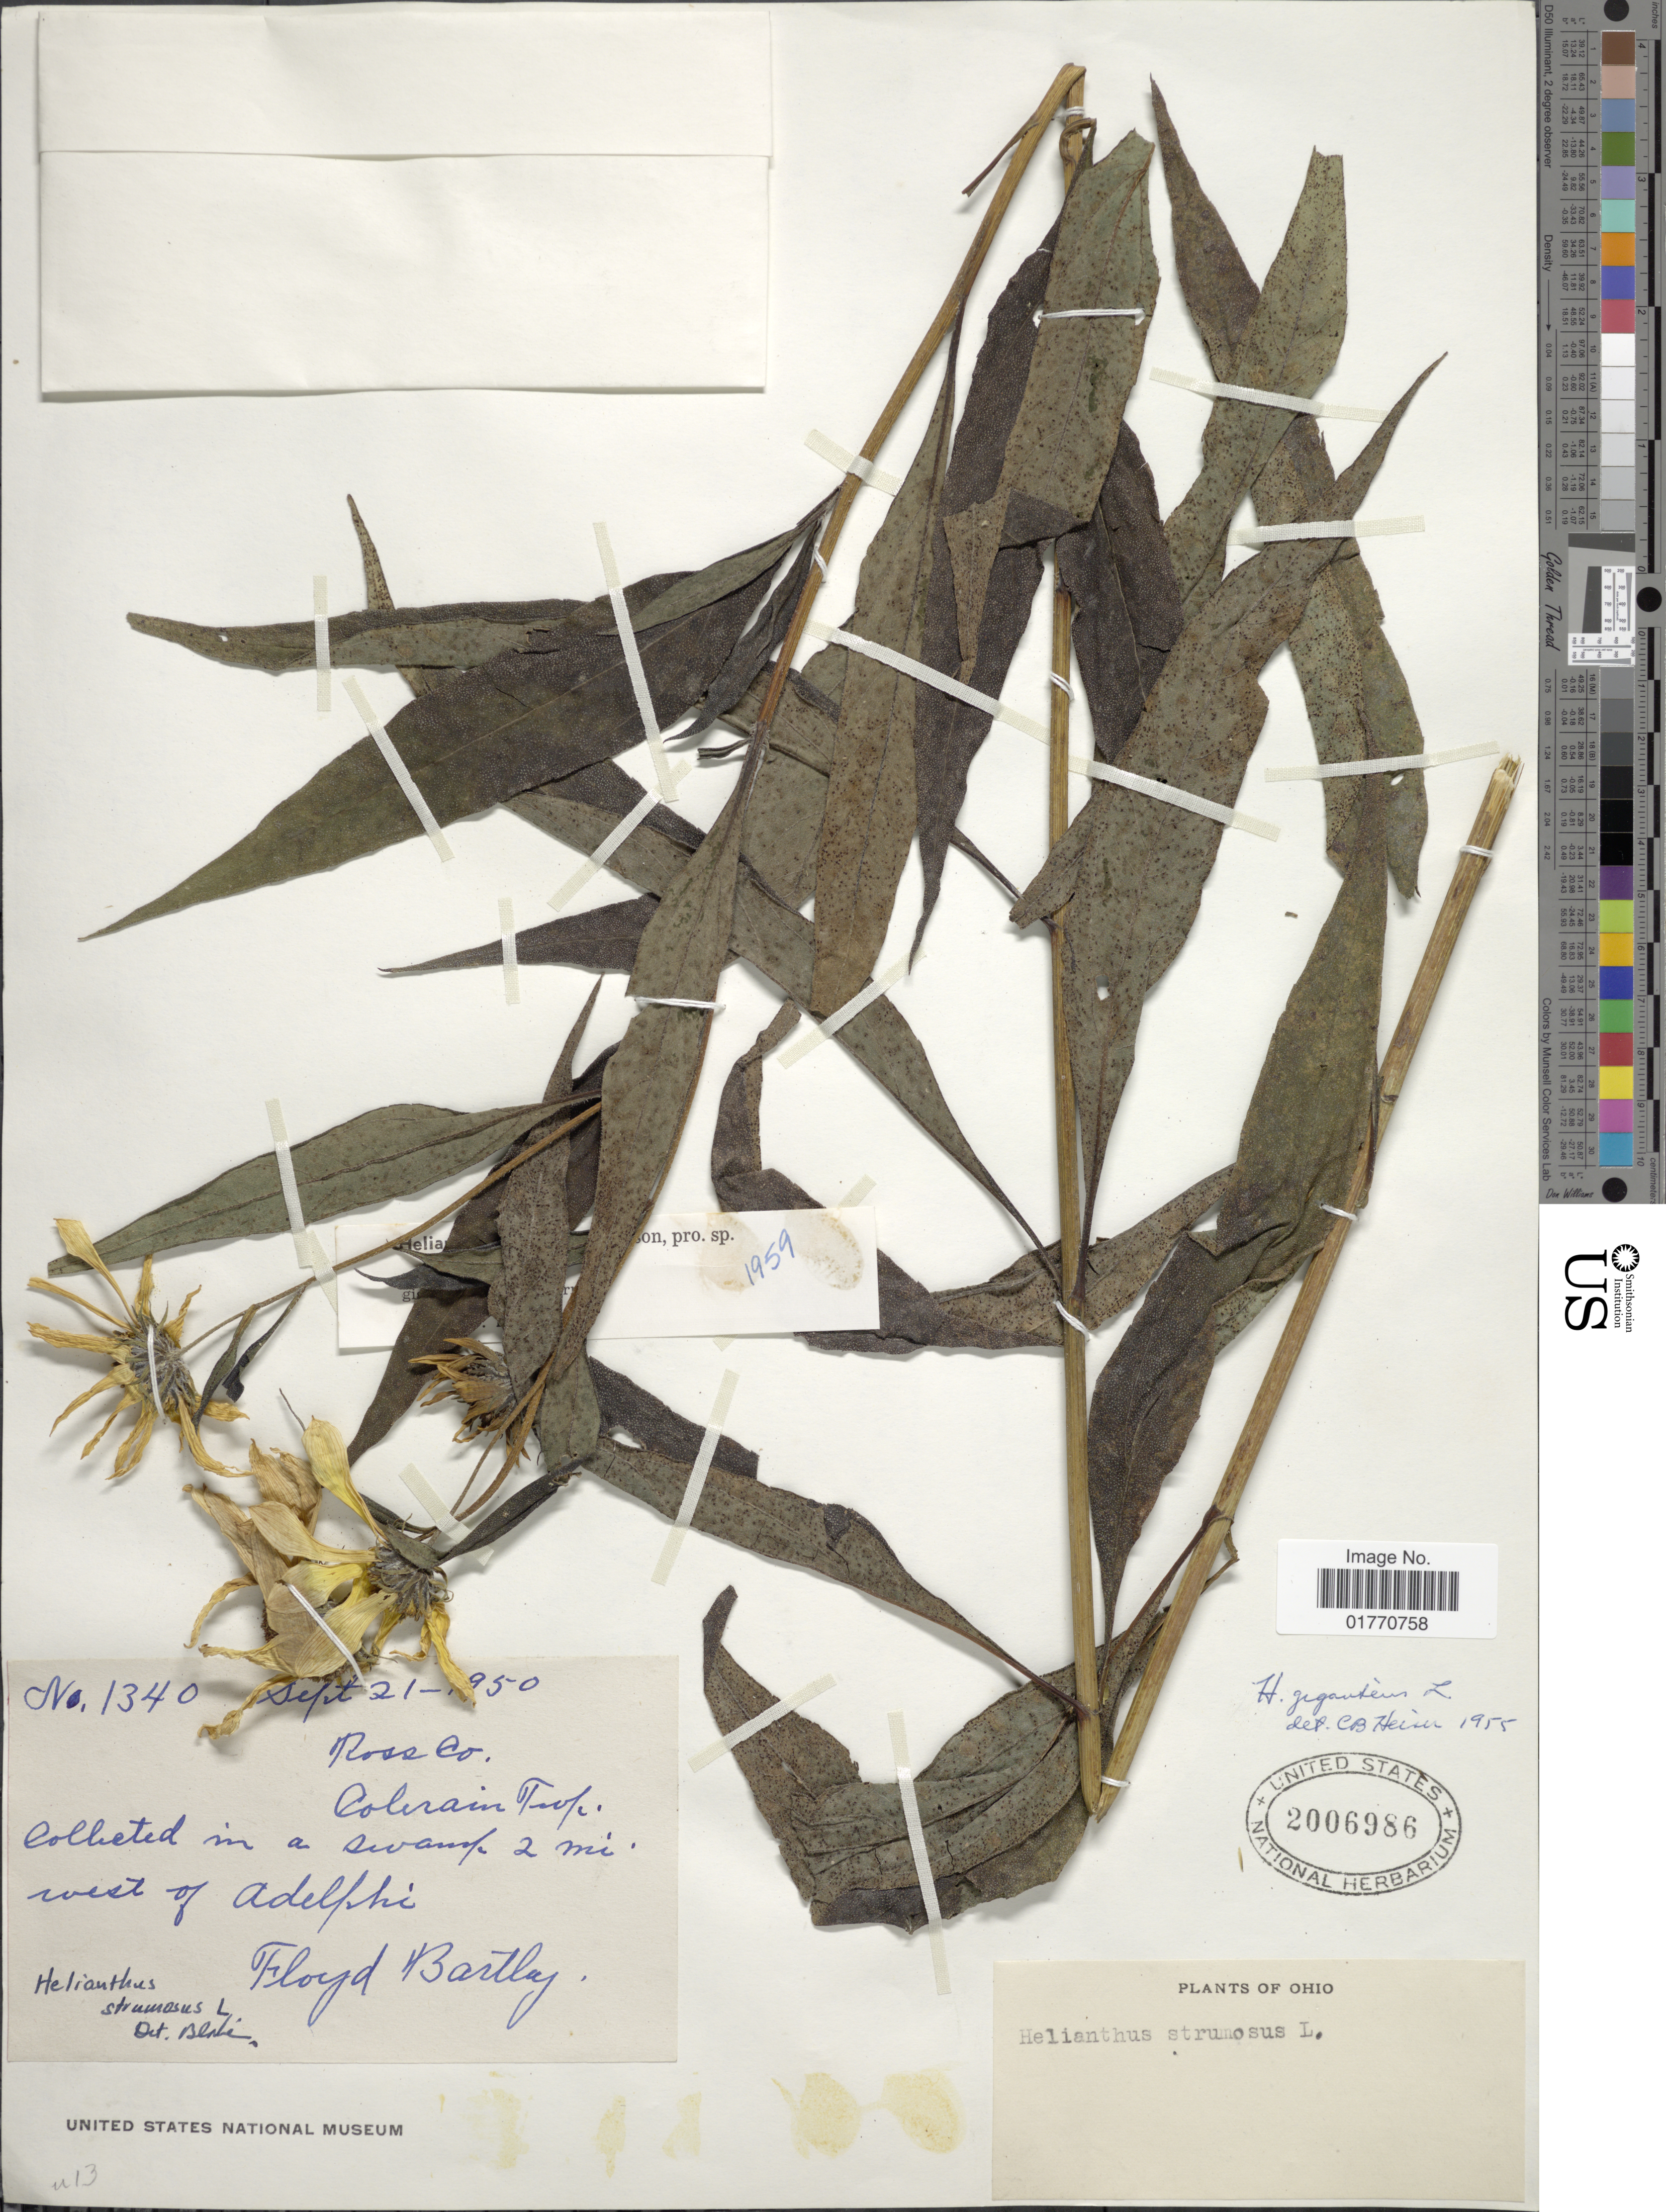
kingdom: Plantae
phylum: Tracheophyta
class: Magnoliopsida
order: Asterales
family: Asteraceae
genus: Helianthus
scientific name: Helianthus x luxurians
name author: Watson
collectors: F. Bartley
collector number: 1340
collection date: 1950-09-21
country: United States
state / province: Ohio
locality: Ross Co., Colerain Trop., in a swamp 2 mi west of Adelphi.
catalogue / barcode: US 2006986